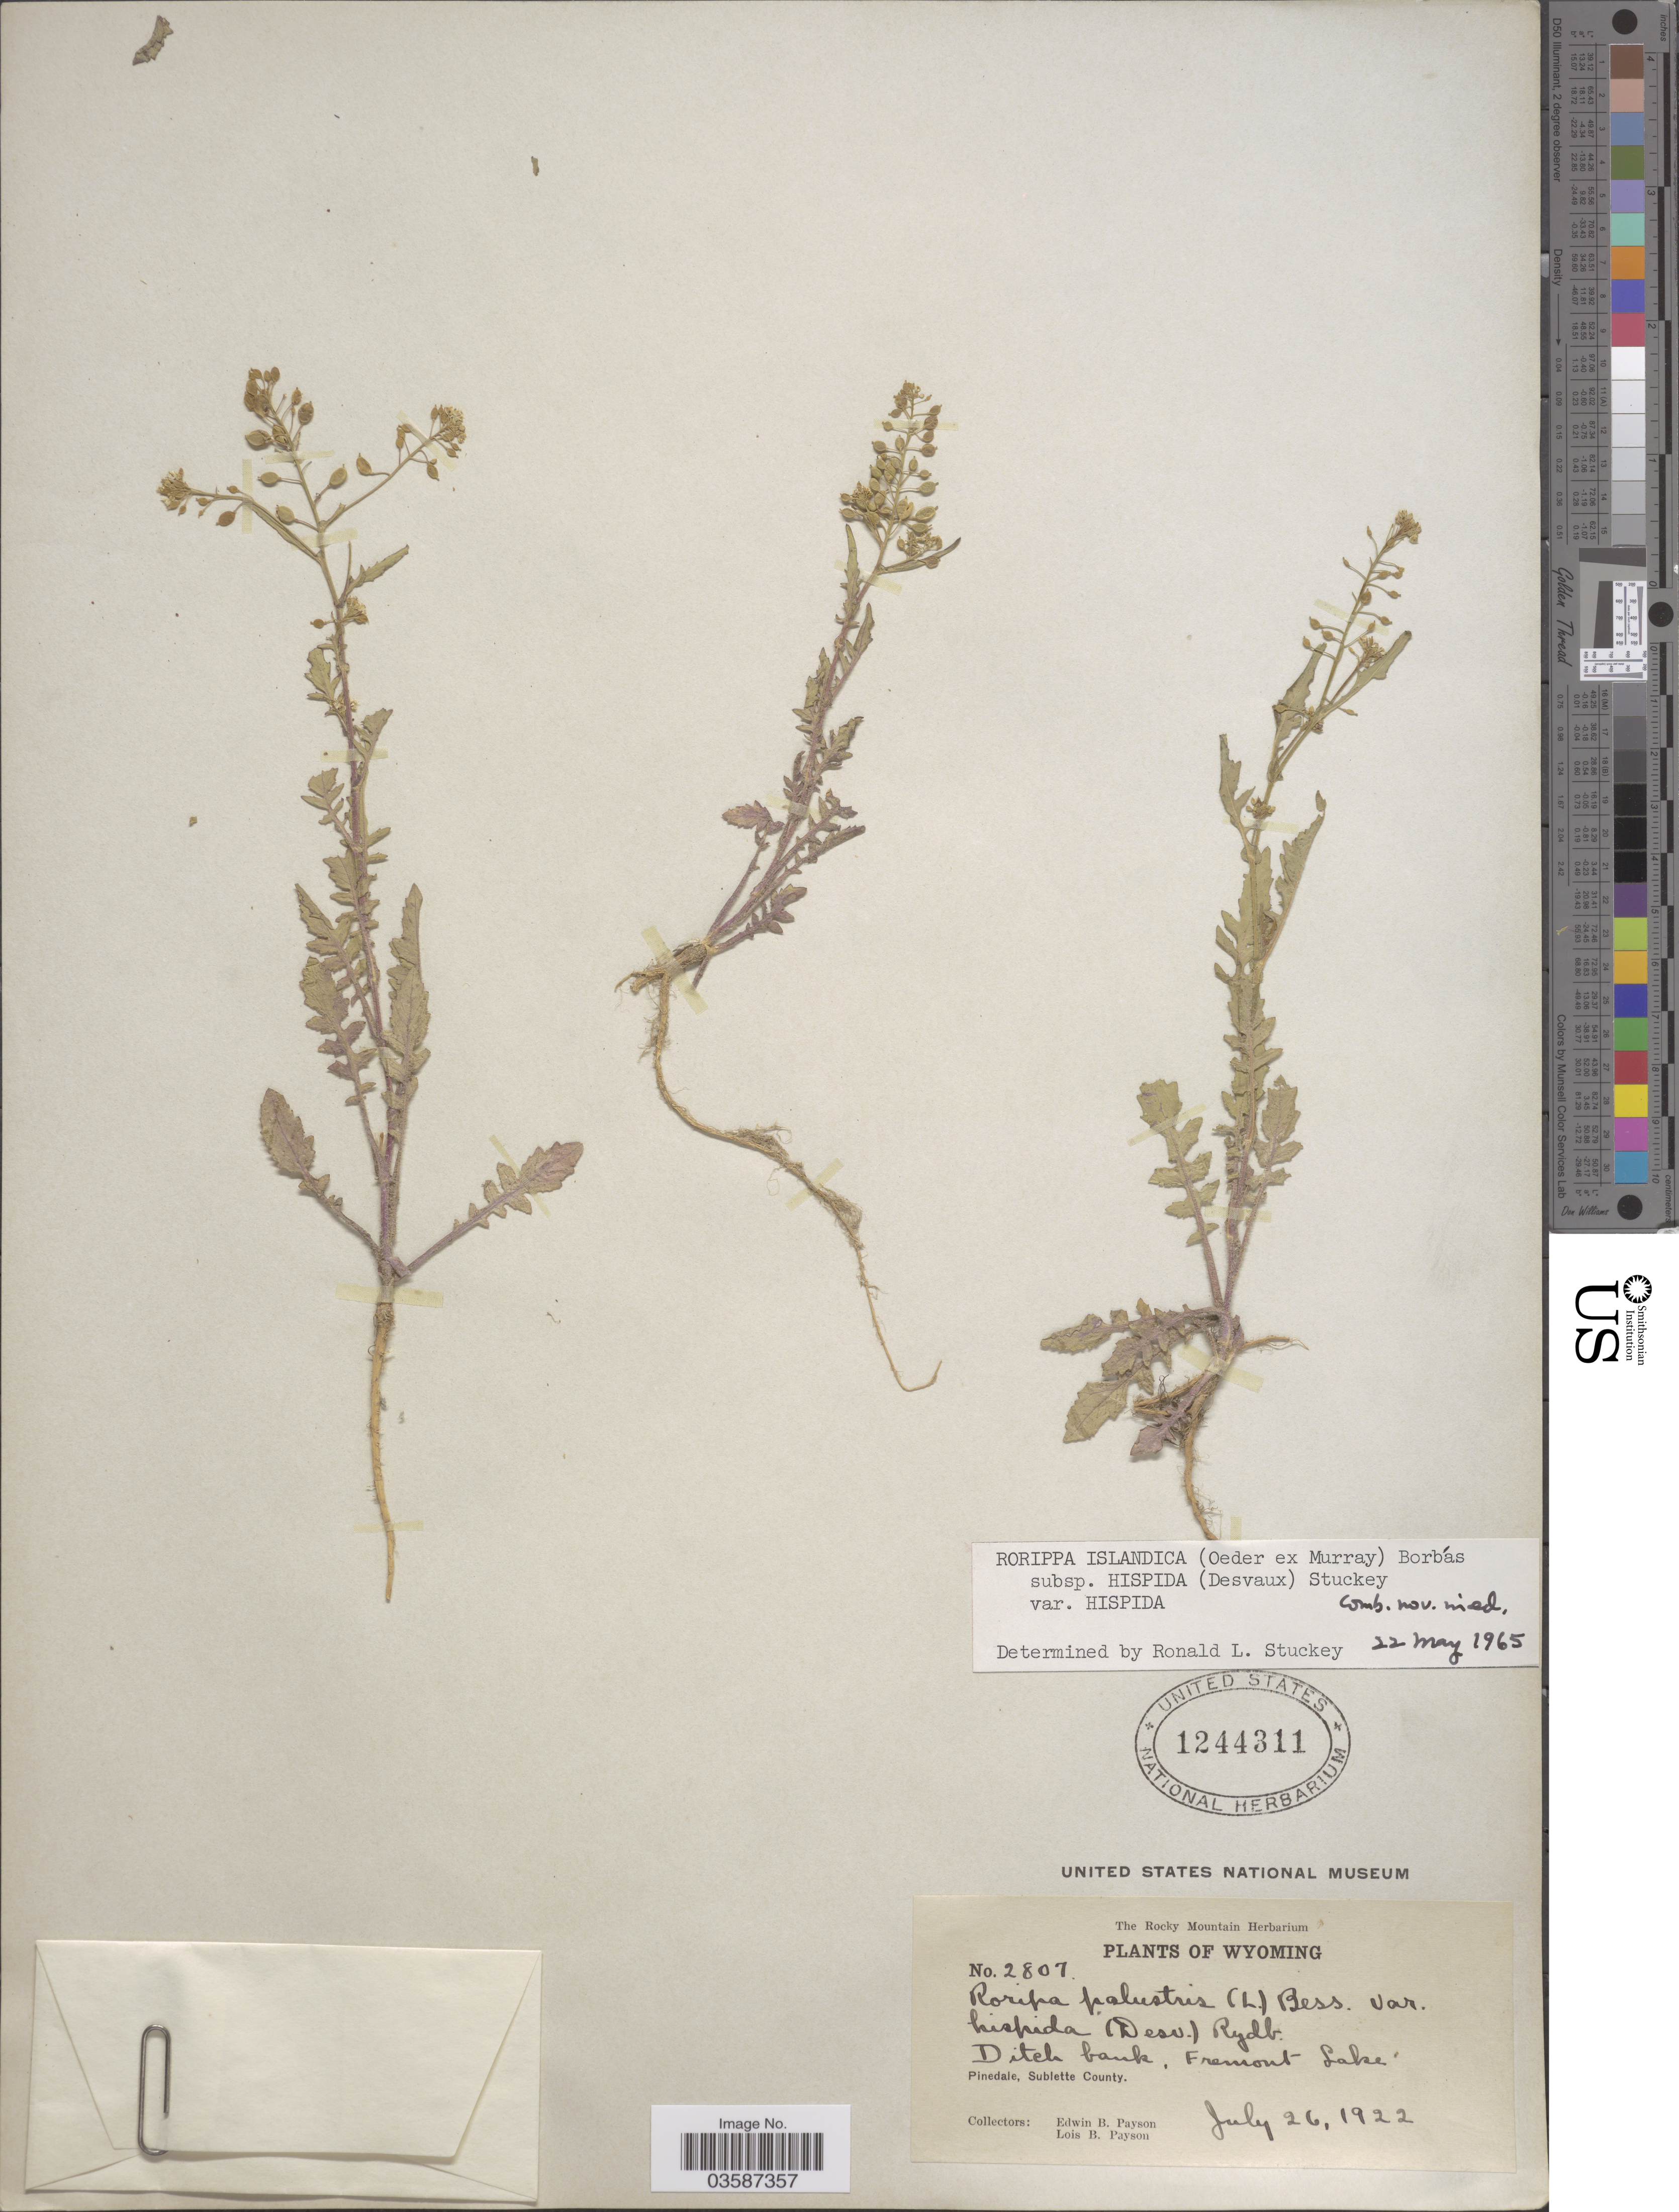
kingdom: Plantae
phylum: Tracheophyta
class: Magnoliopsida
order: Brassicales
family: Brassicaceae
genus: Rorippa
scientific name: Rorippa islandica var. hispida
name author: (Desv.) Butters & Abbe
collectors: E. B. Payson & L. Payson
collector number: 2807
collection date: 1922-07-26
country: United States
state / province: Wyoming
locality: Ditch Bank, Fremont Lake. Pinedale, Sublette County.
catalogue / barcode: US 1244311